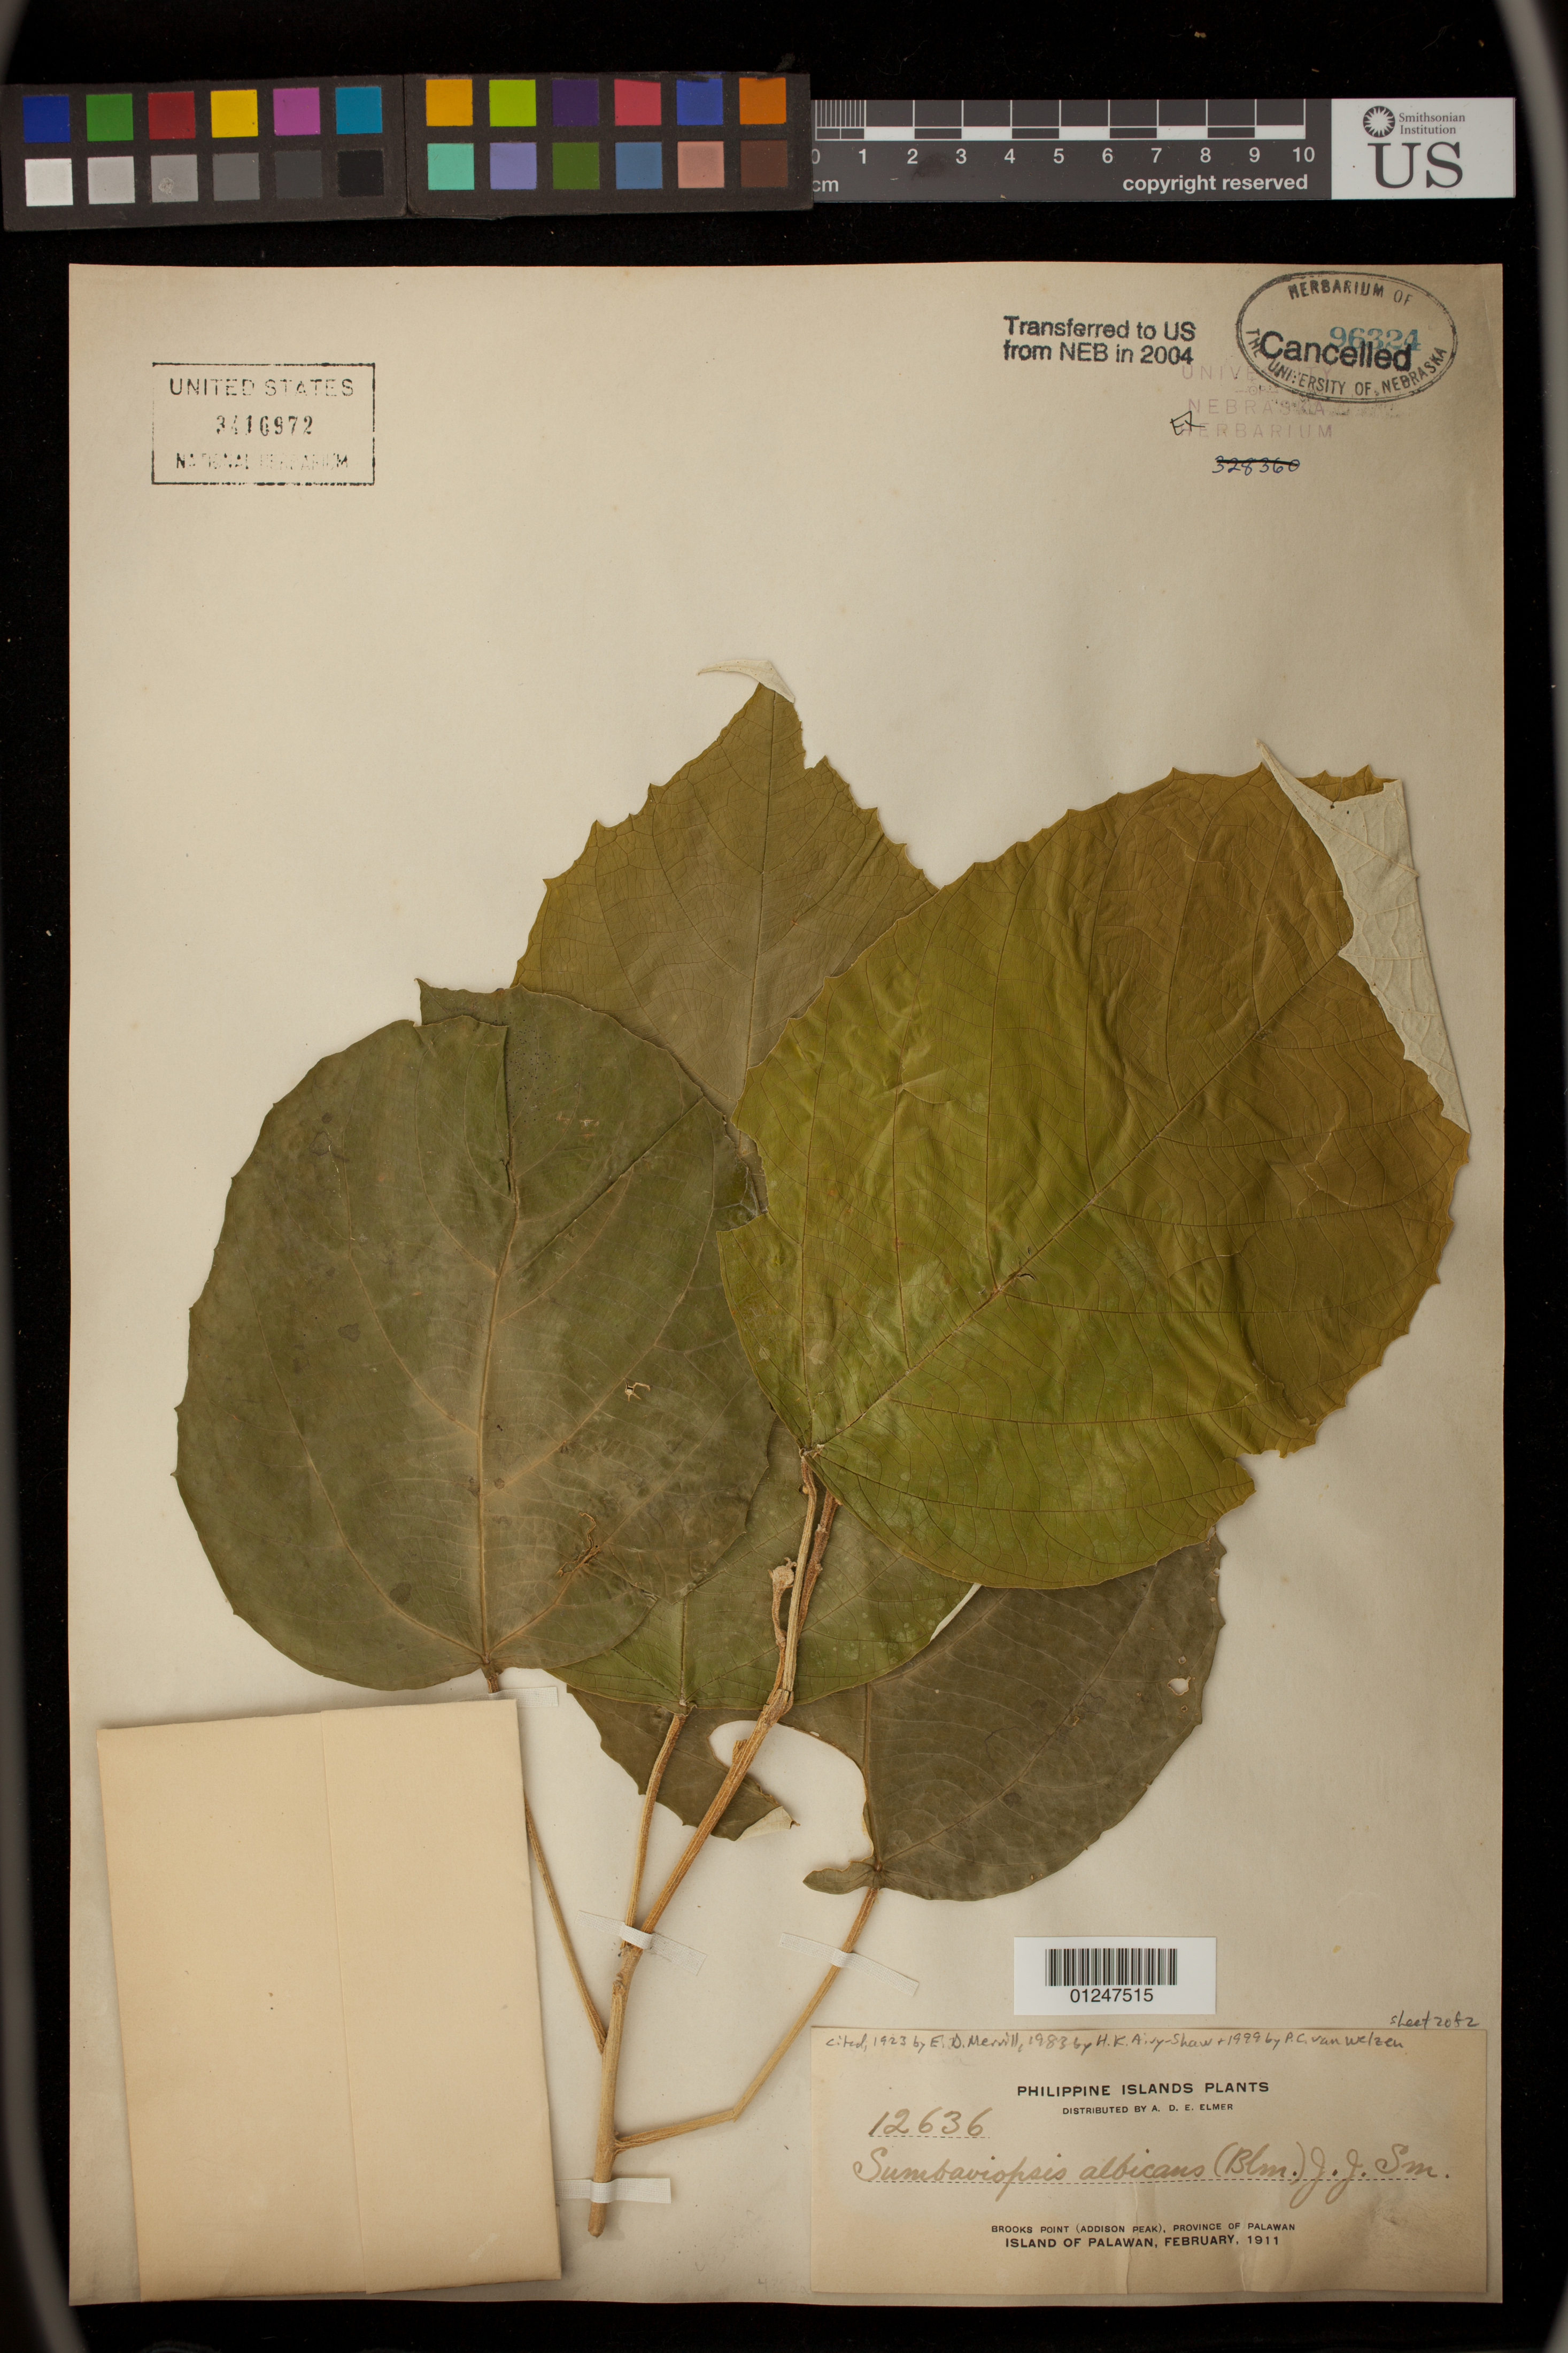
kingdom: Plantae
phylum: Tracheophyta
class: Magnoliopsida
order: Malpighiales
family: Euphorbiaceae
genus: Sumbaviopsis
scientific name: Sumbaviopsis albicans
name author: J.Jay Sm.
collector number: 12636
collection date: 1911-02-01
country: Philippines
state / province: Mimaropa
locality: Brooks Point (Addison Peak), Province of Palawan, Island of Palawan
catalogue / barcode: US 3416972